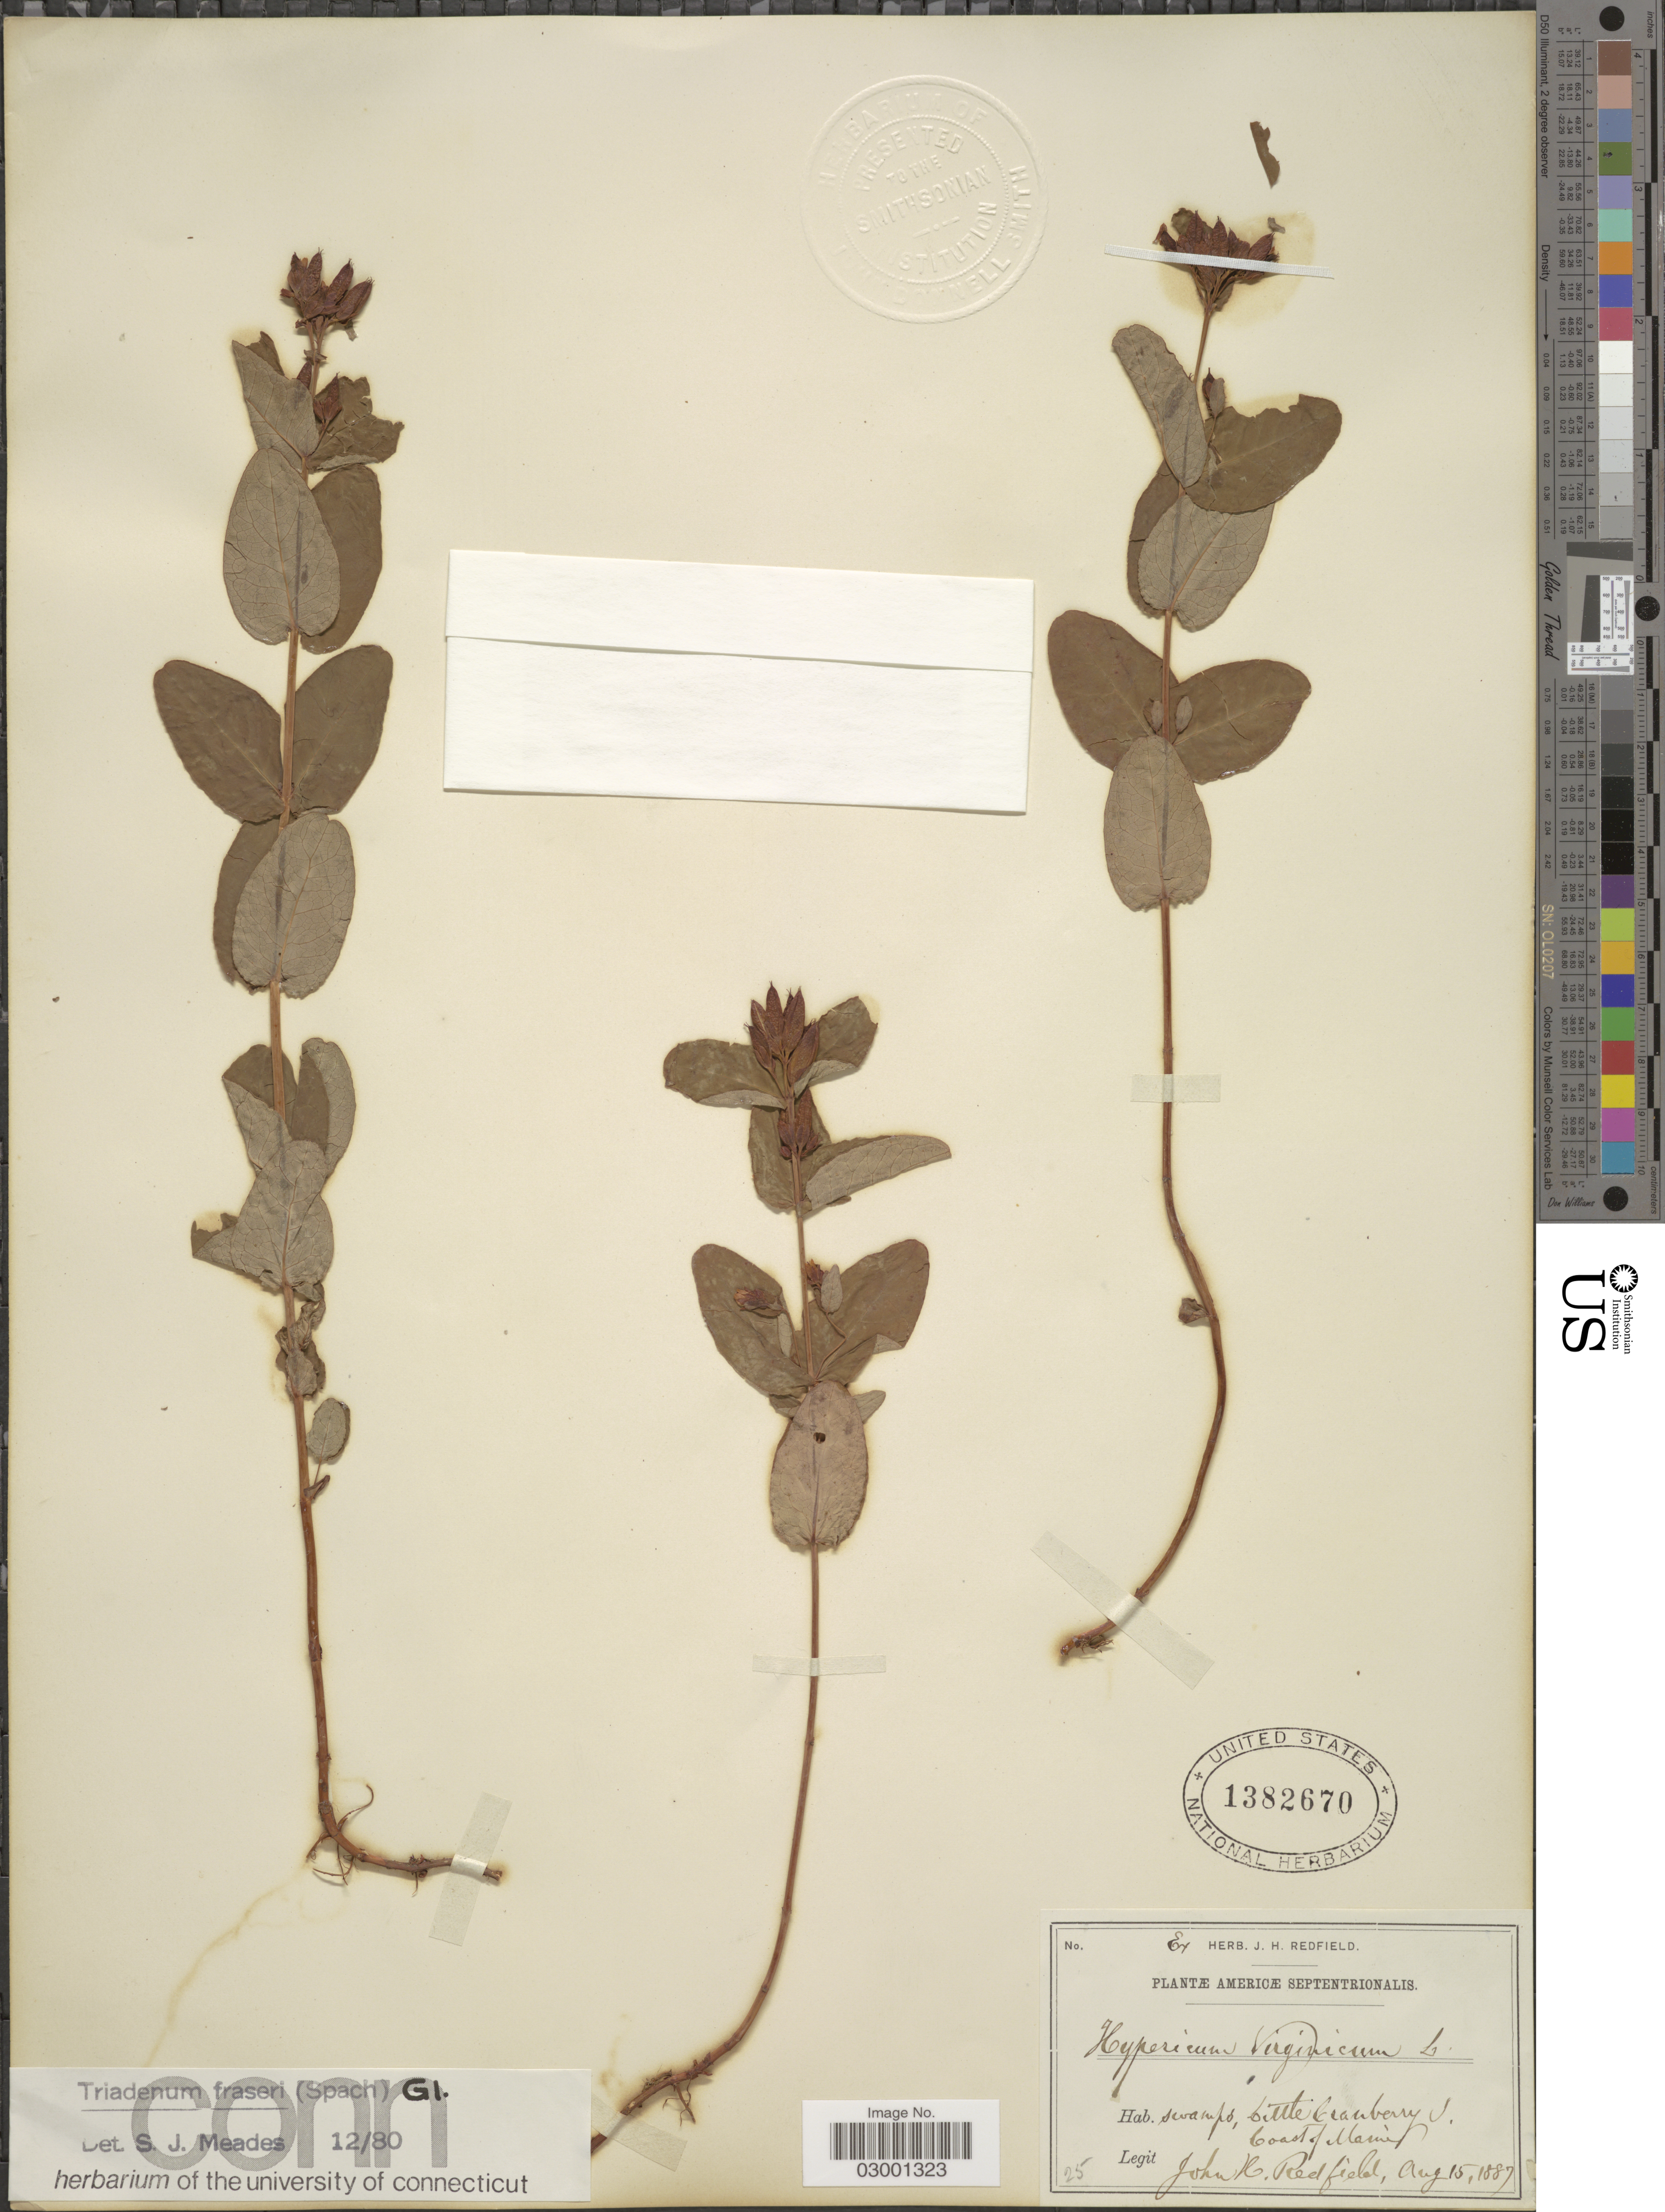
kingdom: Plantae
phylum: Tracheophyta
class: Magnoliopsida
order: Malpighiales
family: Hypericaceae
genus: Hypericum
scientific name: Hypericum fraseri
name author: Steud.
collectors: J. Redfield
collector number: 25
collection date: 1887-08-15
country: United States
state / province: Maine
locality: Americæ Septentrionalis. Swamps, Little Cranberry. Coast of Maine.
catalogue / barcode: US 1382670